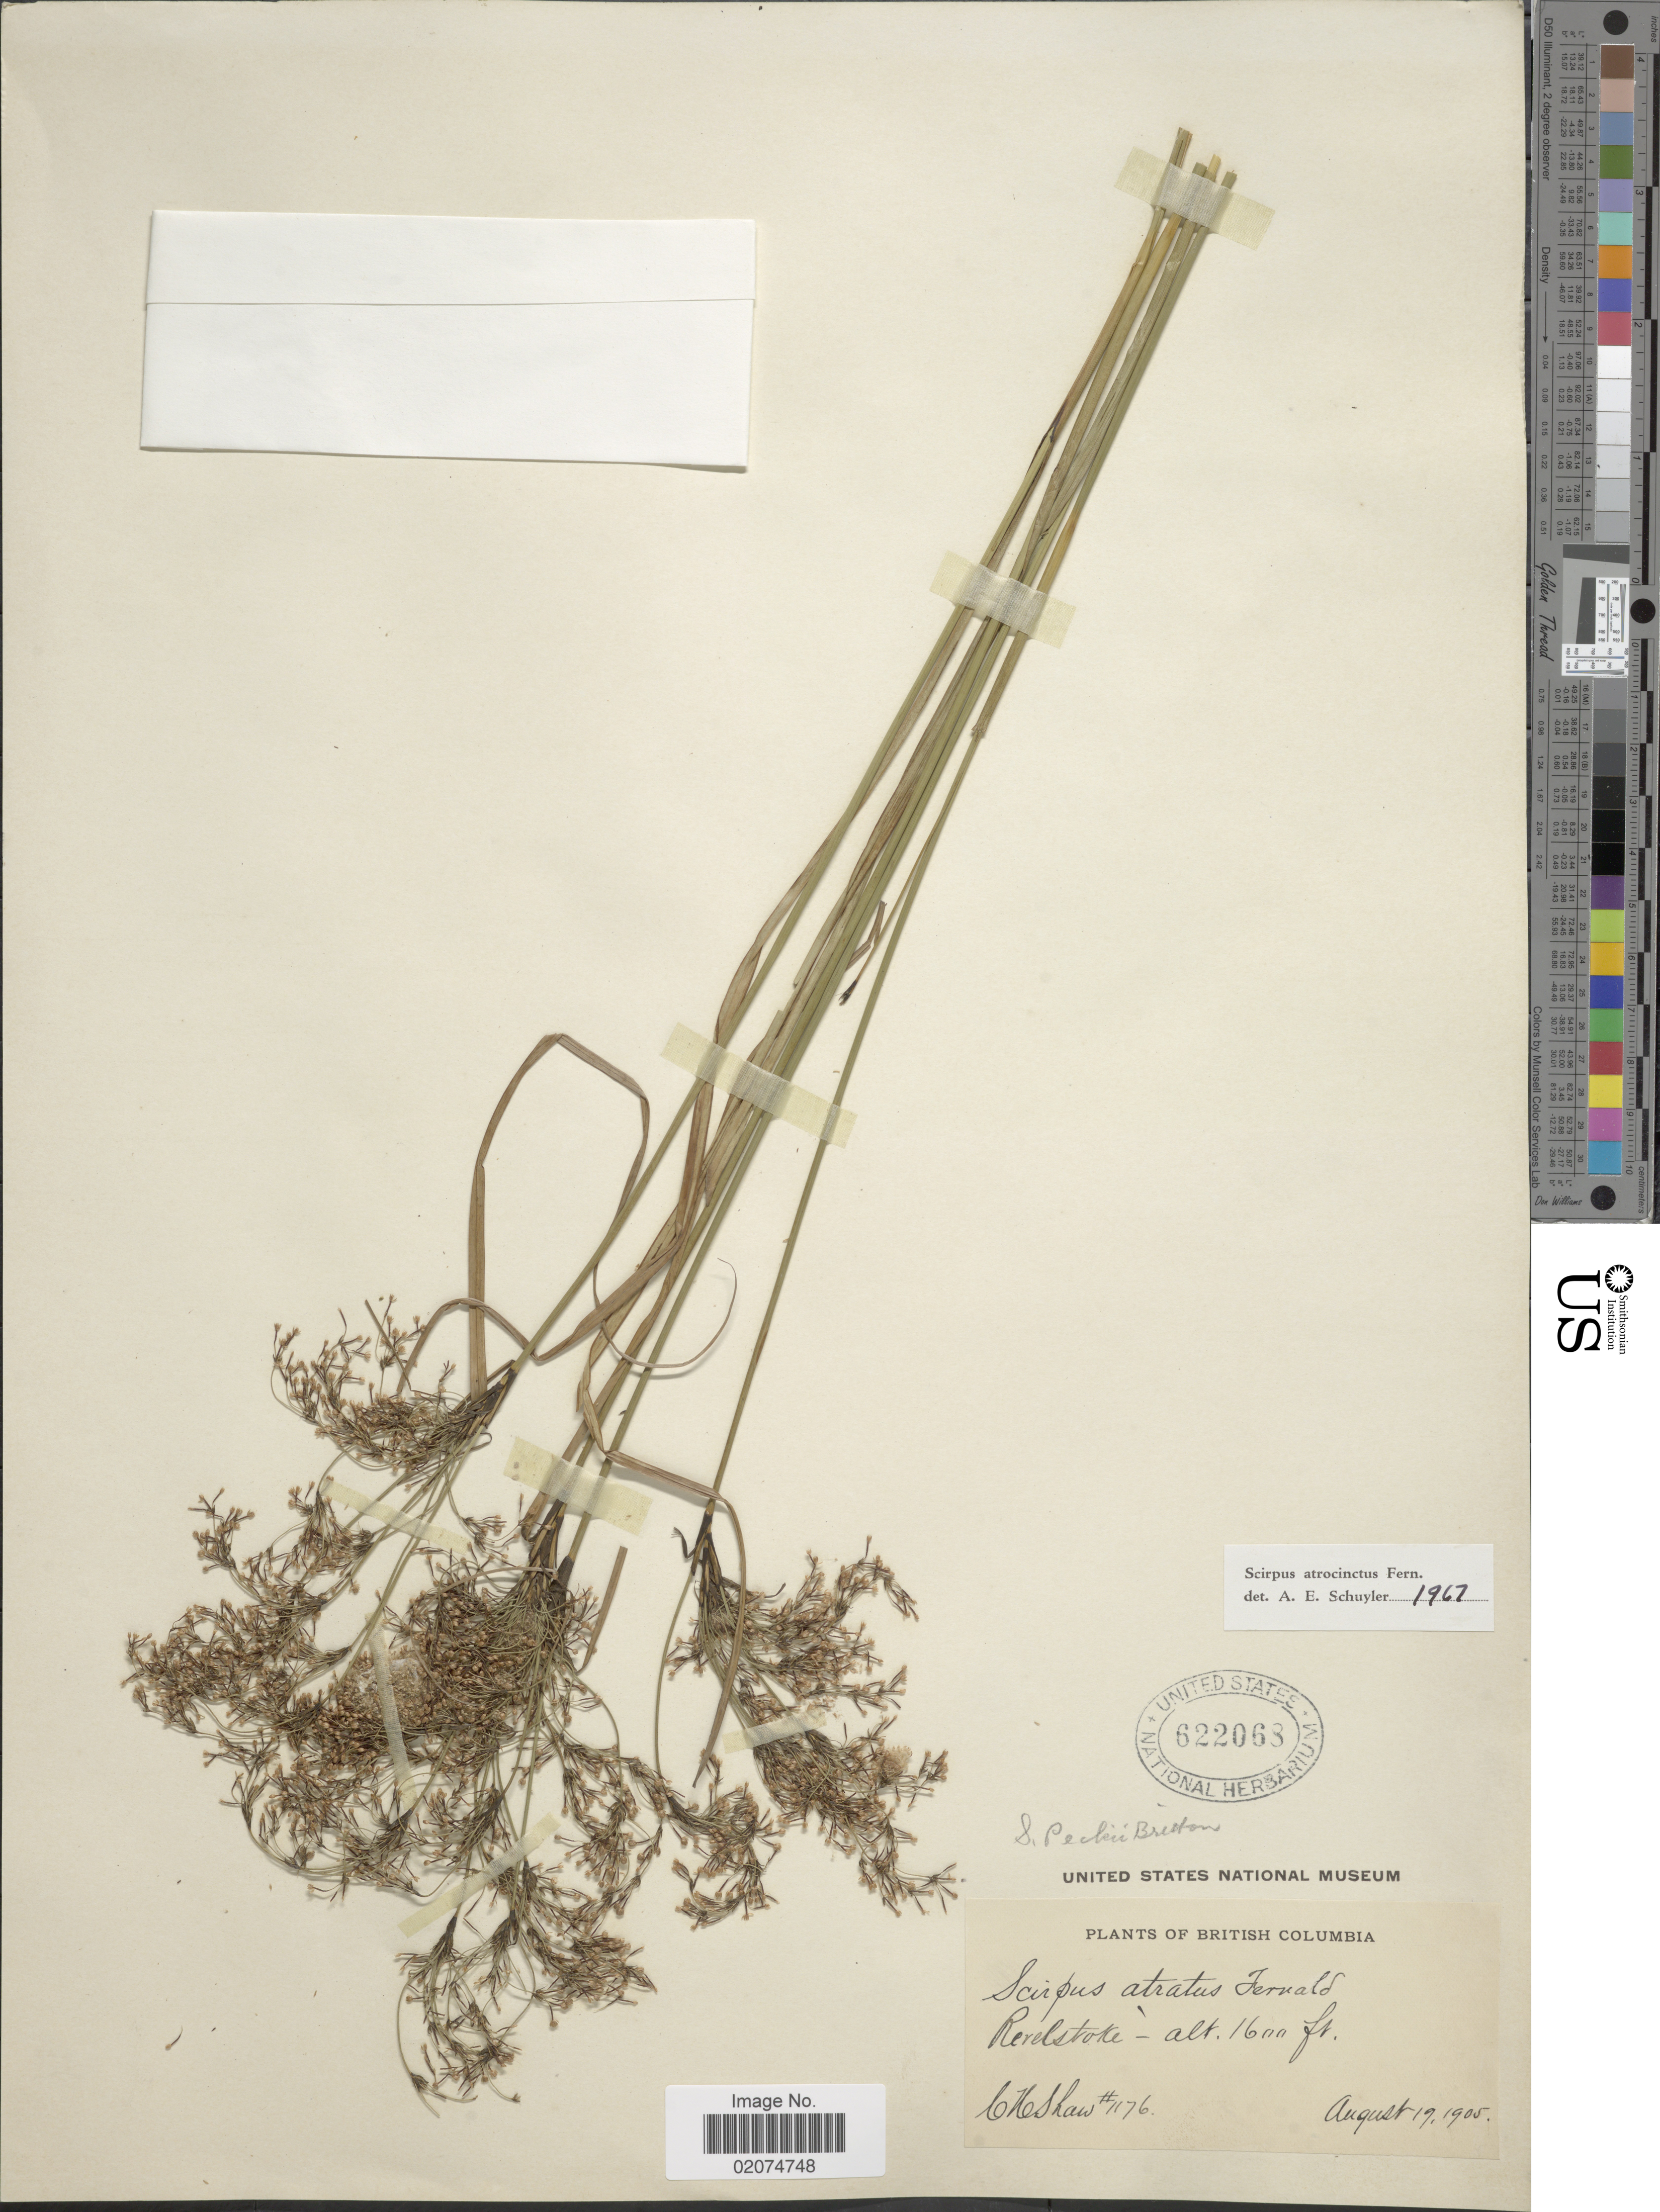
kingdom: Plantae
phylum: Tracheophyta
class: Liliopsida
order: Poales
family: Cyperaceae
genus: Scirpus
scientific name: Scirpus atrocinctus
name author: Fernald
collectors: C. H. Shaw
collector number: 1176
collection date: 1905-08-19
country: Canada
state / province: British Columbia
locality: Revelstoke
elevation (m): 488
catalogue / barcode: US 622068